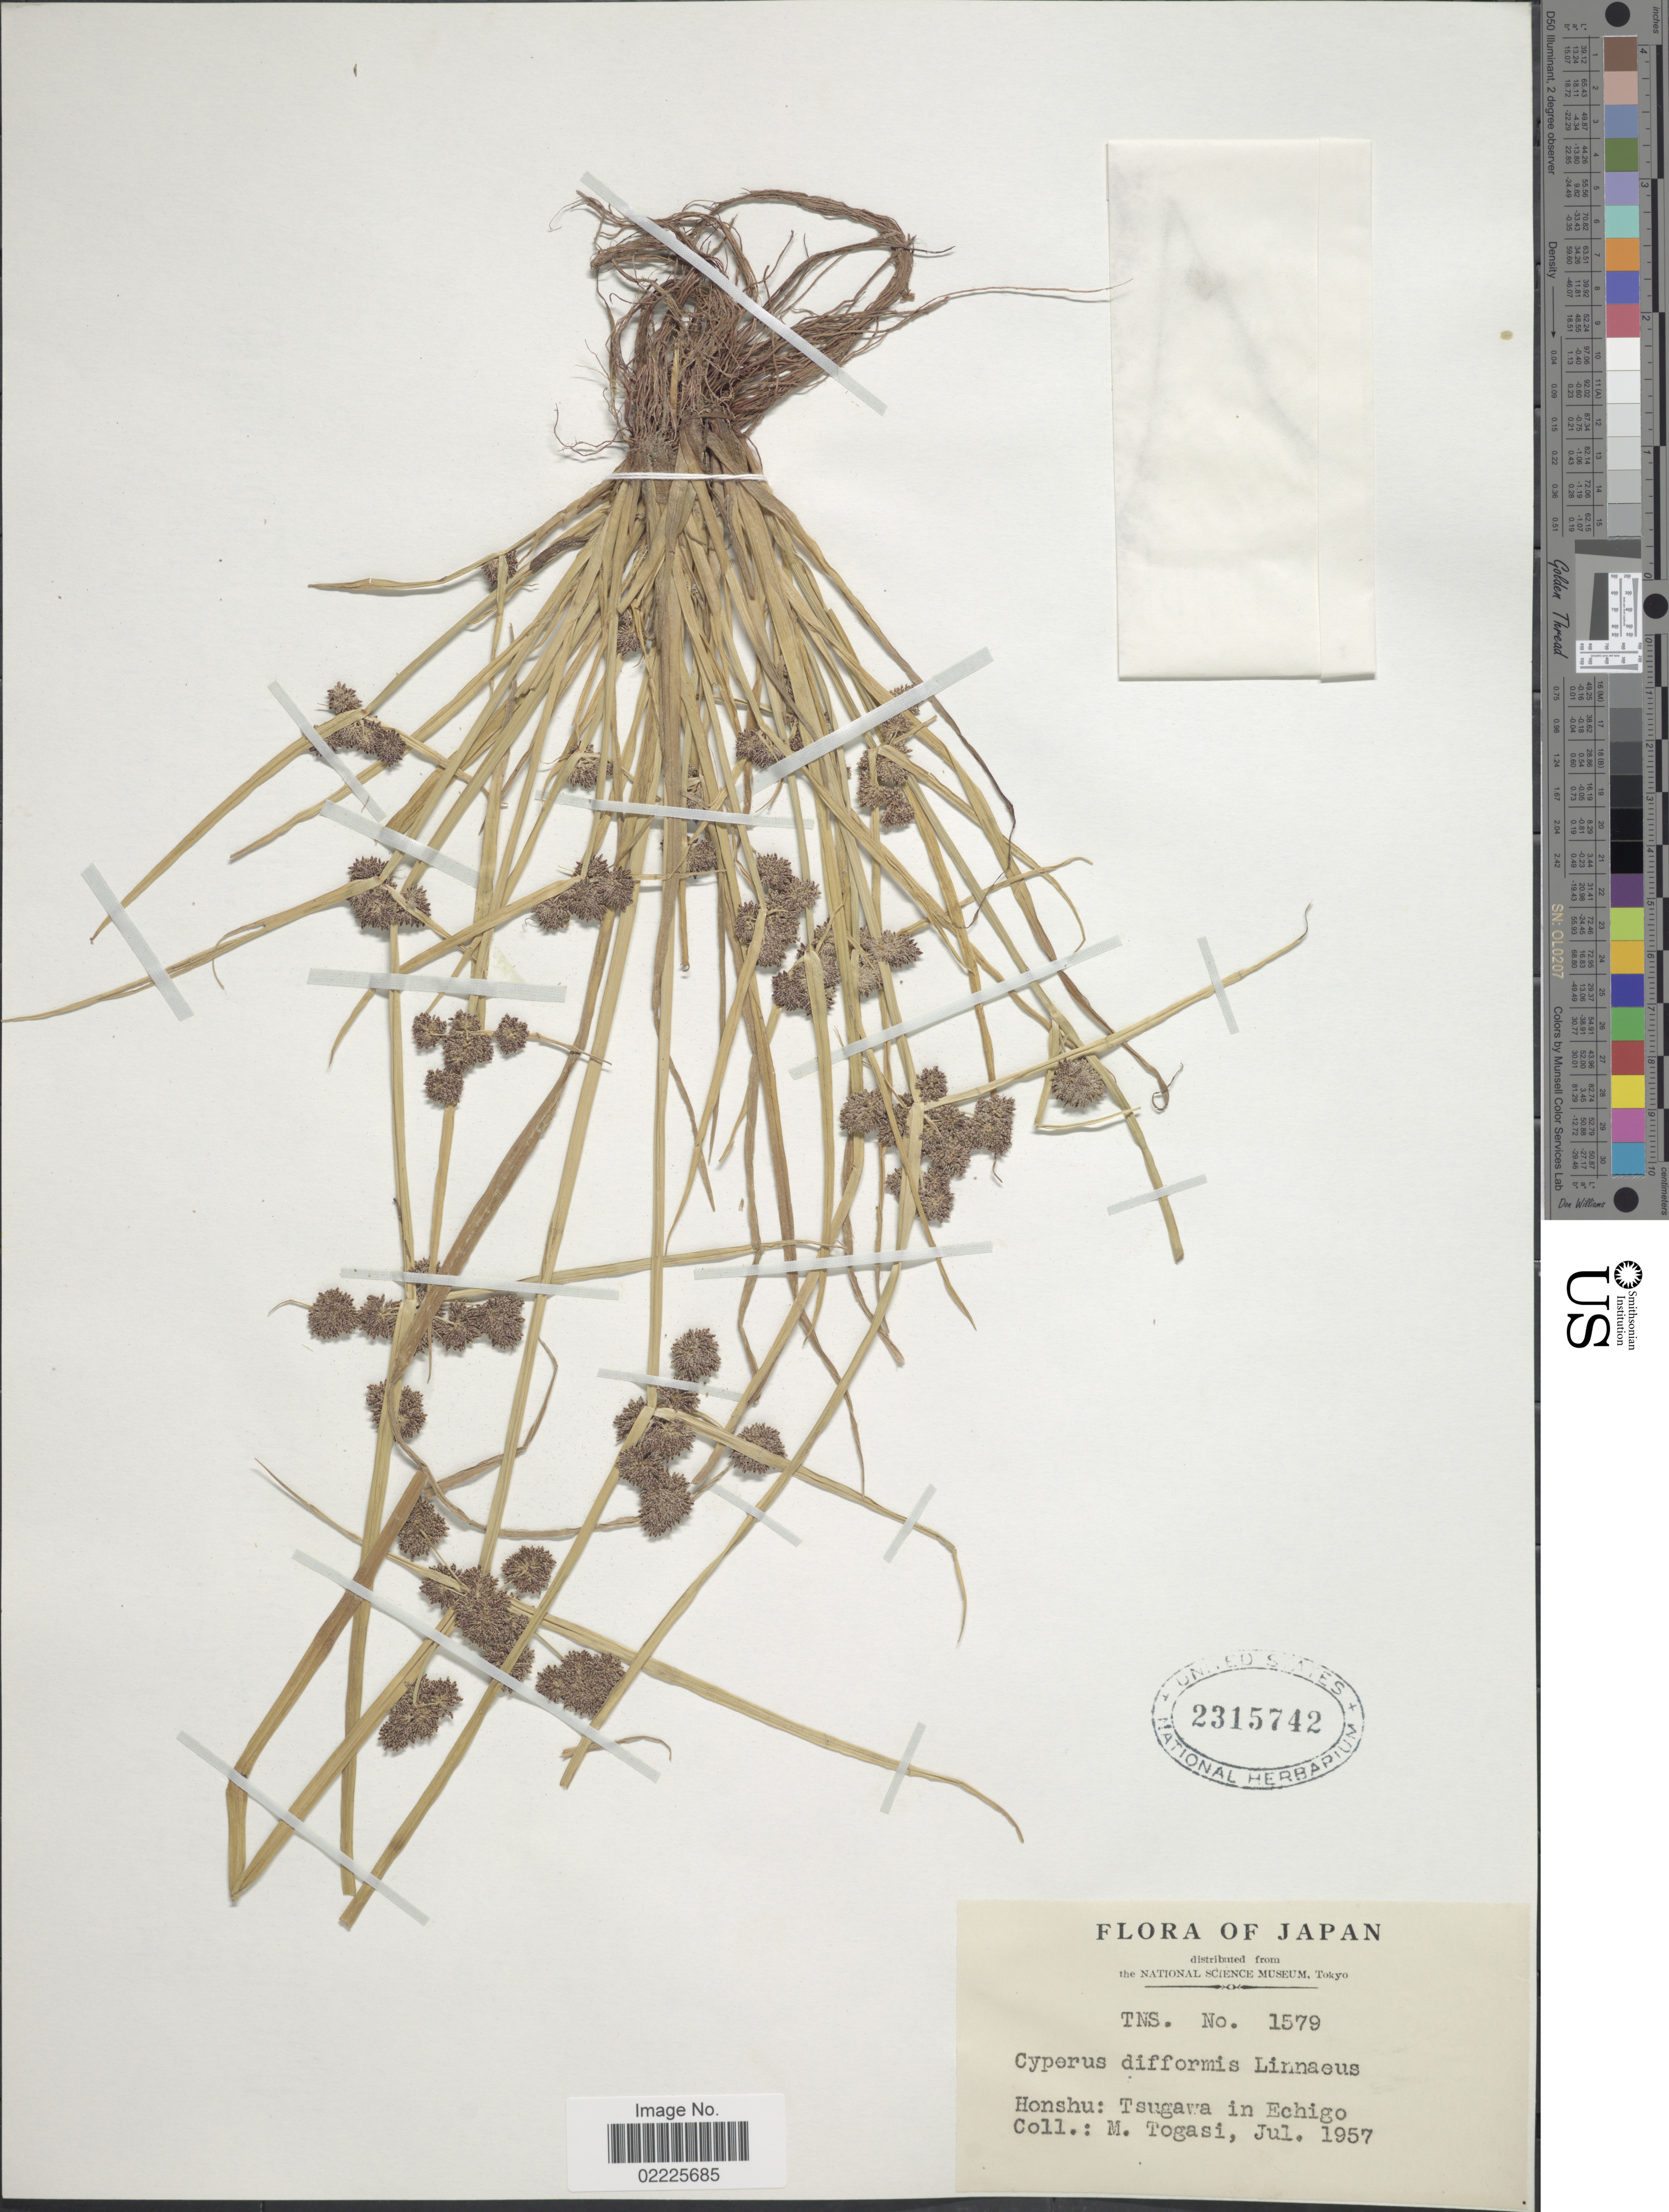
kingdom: Plantae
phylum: Tracheophyta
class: Liliopsida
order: Poales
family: Cyperaceae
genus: Cyperus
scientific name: Cyperus difformis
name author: L.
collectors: M. Togasi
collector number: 1579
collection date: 1957-07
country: Japan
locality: Honshu: Tsugawa in Echigo.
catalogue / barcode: US 2315742